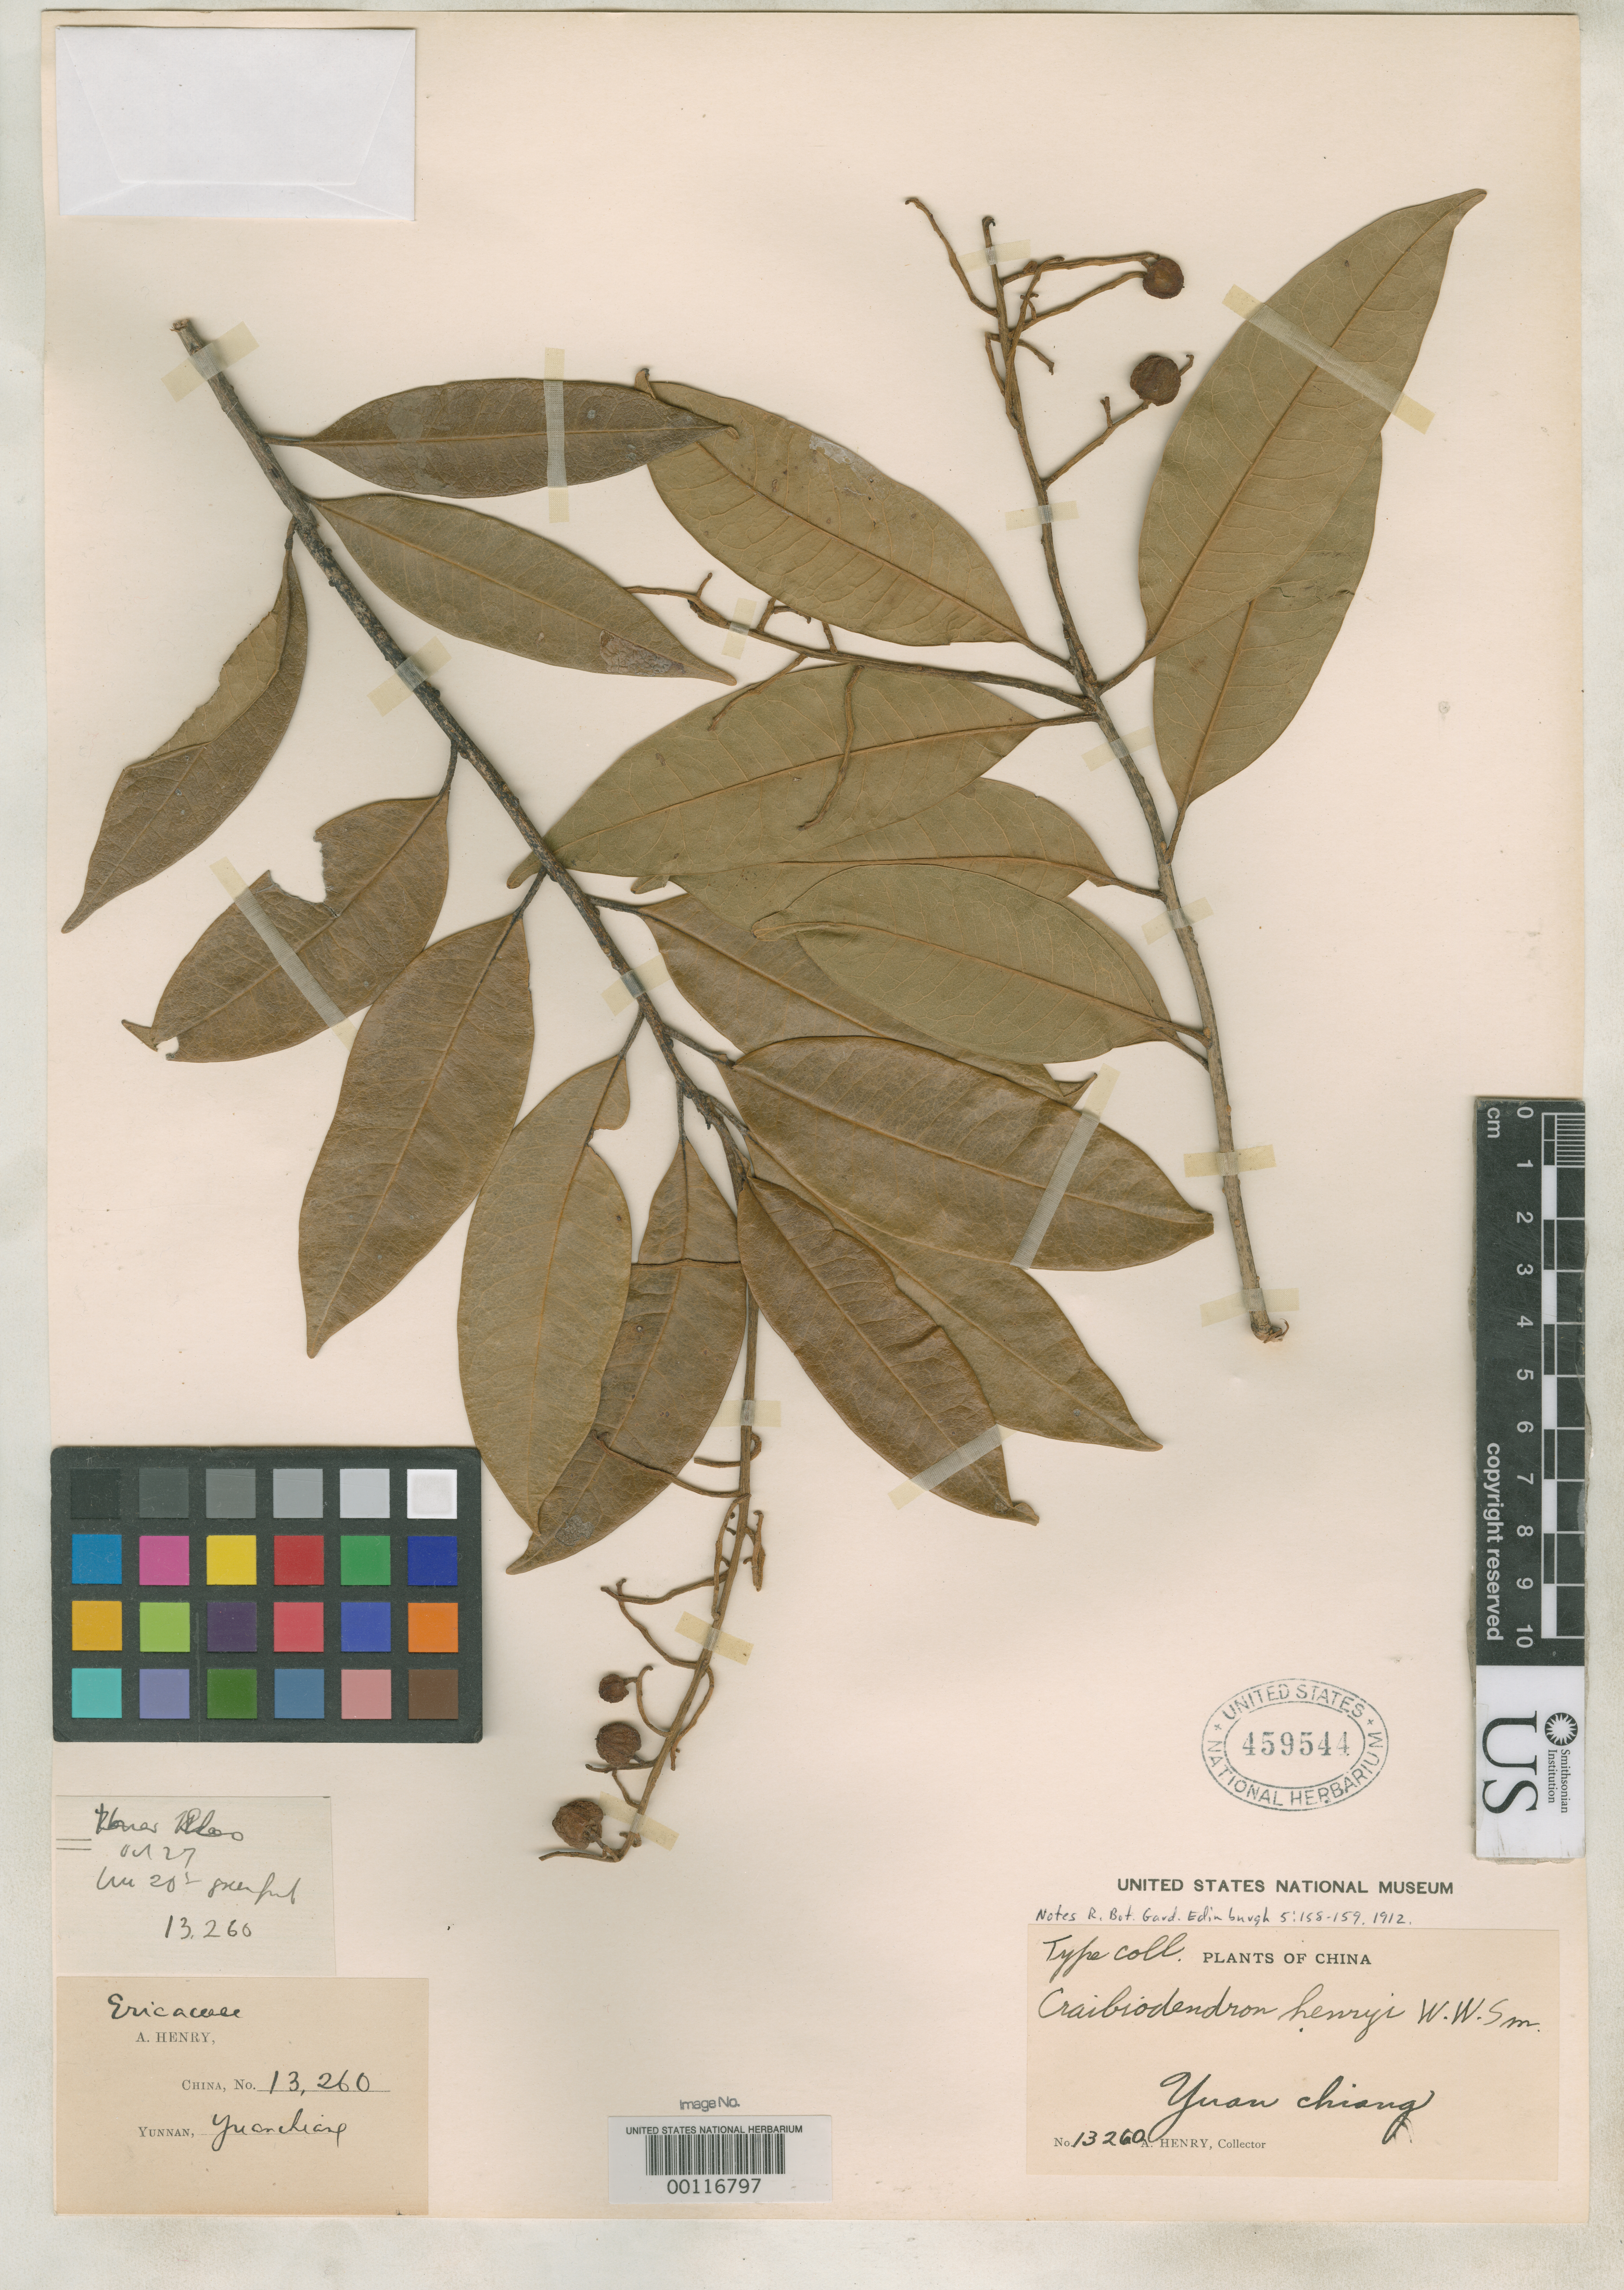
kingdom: Plantae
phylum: Tracheophyta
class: Magnoliopsida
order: Ericales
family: Ericaceae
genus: Craibiodendron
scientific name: Craibiodendron henryi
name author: W.W. Sm.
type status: Isosyntype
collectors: A. Henry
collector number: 13260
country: China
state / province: Yunnan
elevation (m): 1829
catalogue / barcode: US 459544